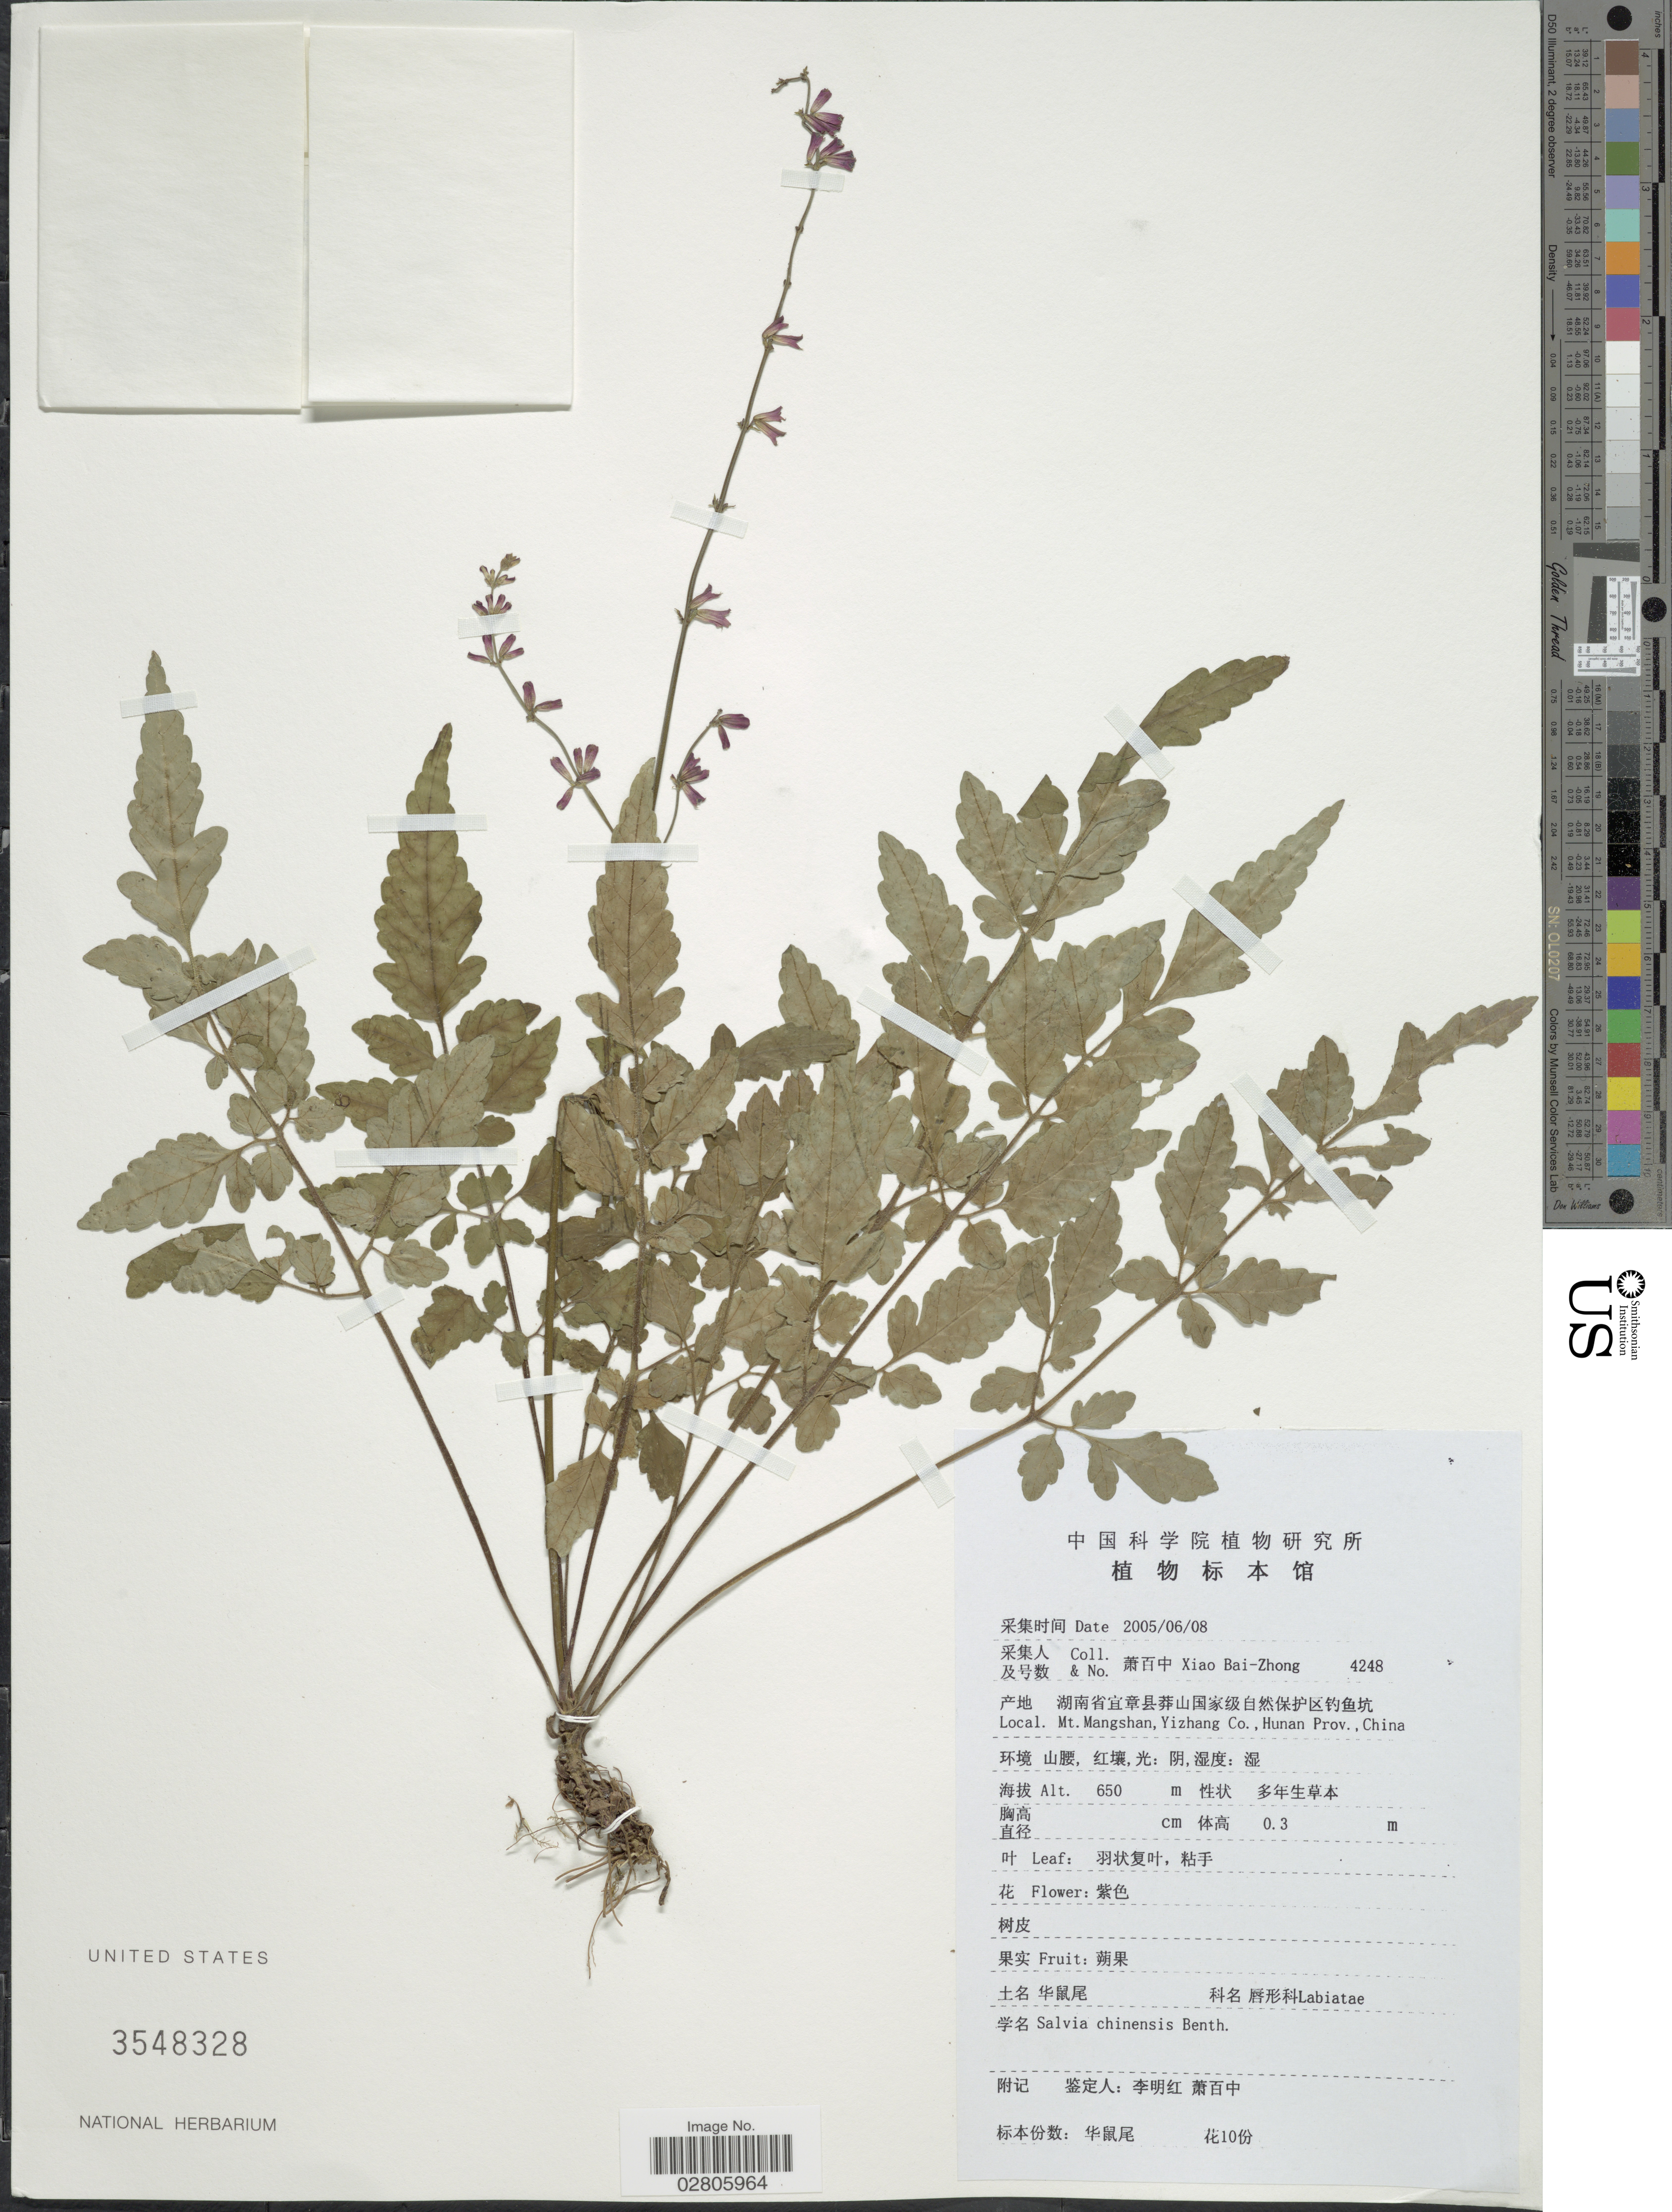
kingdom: Plantae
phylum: Tracheophyta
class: Magnoliopsida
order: Lamiales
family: Lamiaceae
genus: Salvia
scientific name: Salvia chinensis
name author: Benth.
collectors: B. Z. Xiao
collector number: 4248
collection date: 2005-06-08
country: China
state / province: Hunan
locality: Mt. Mangshan, Yizhang Co., Hunan Prov.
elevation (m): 650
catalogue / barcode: US 3548328